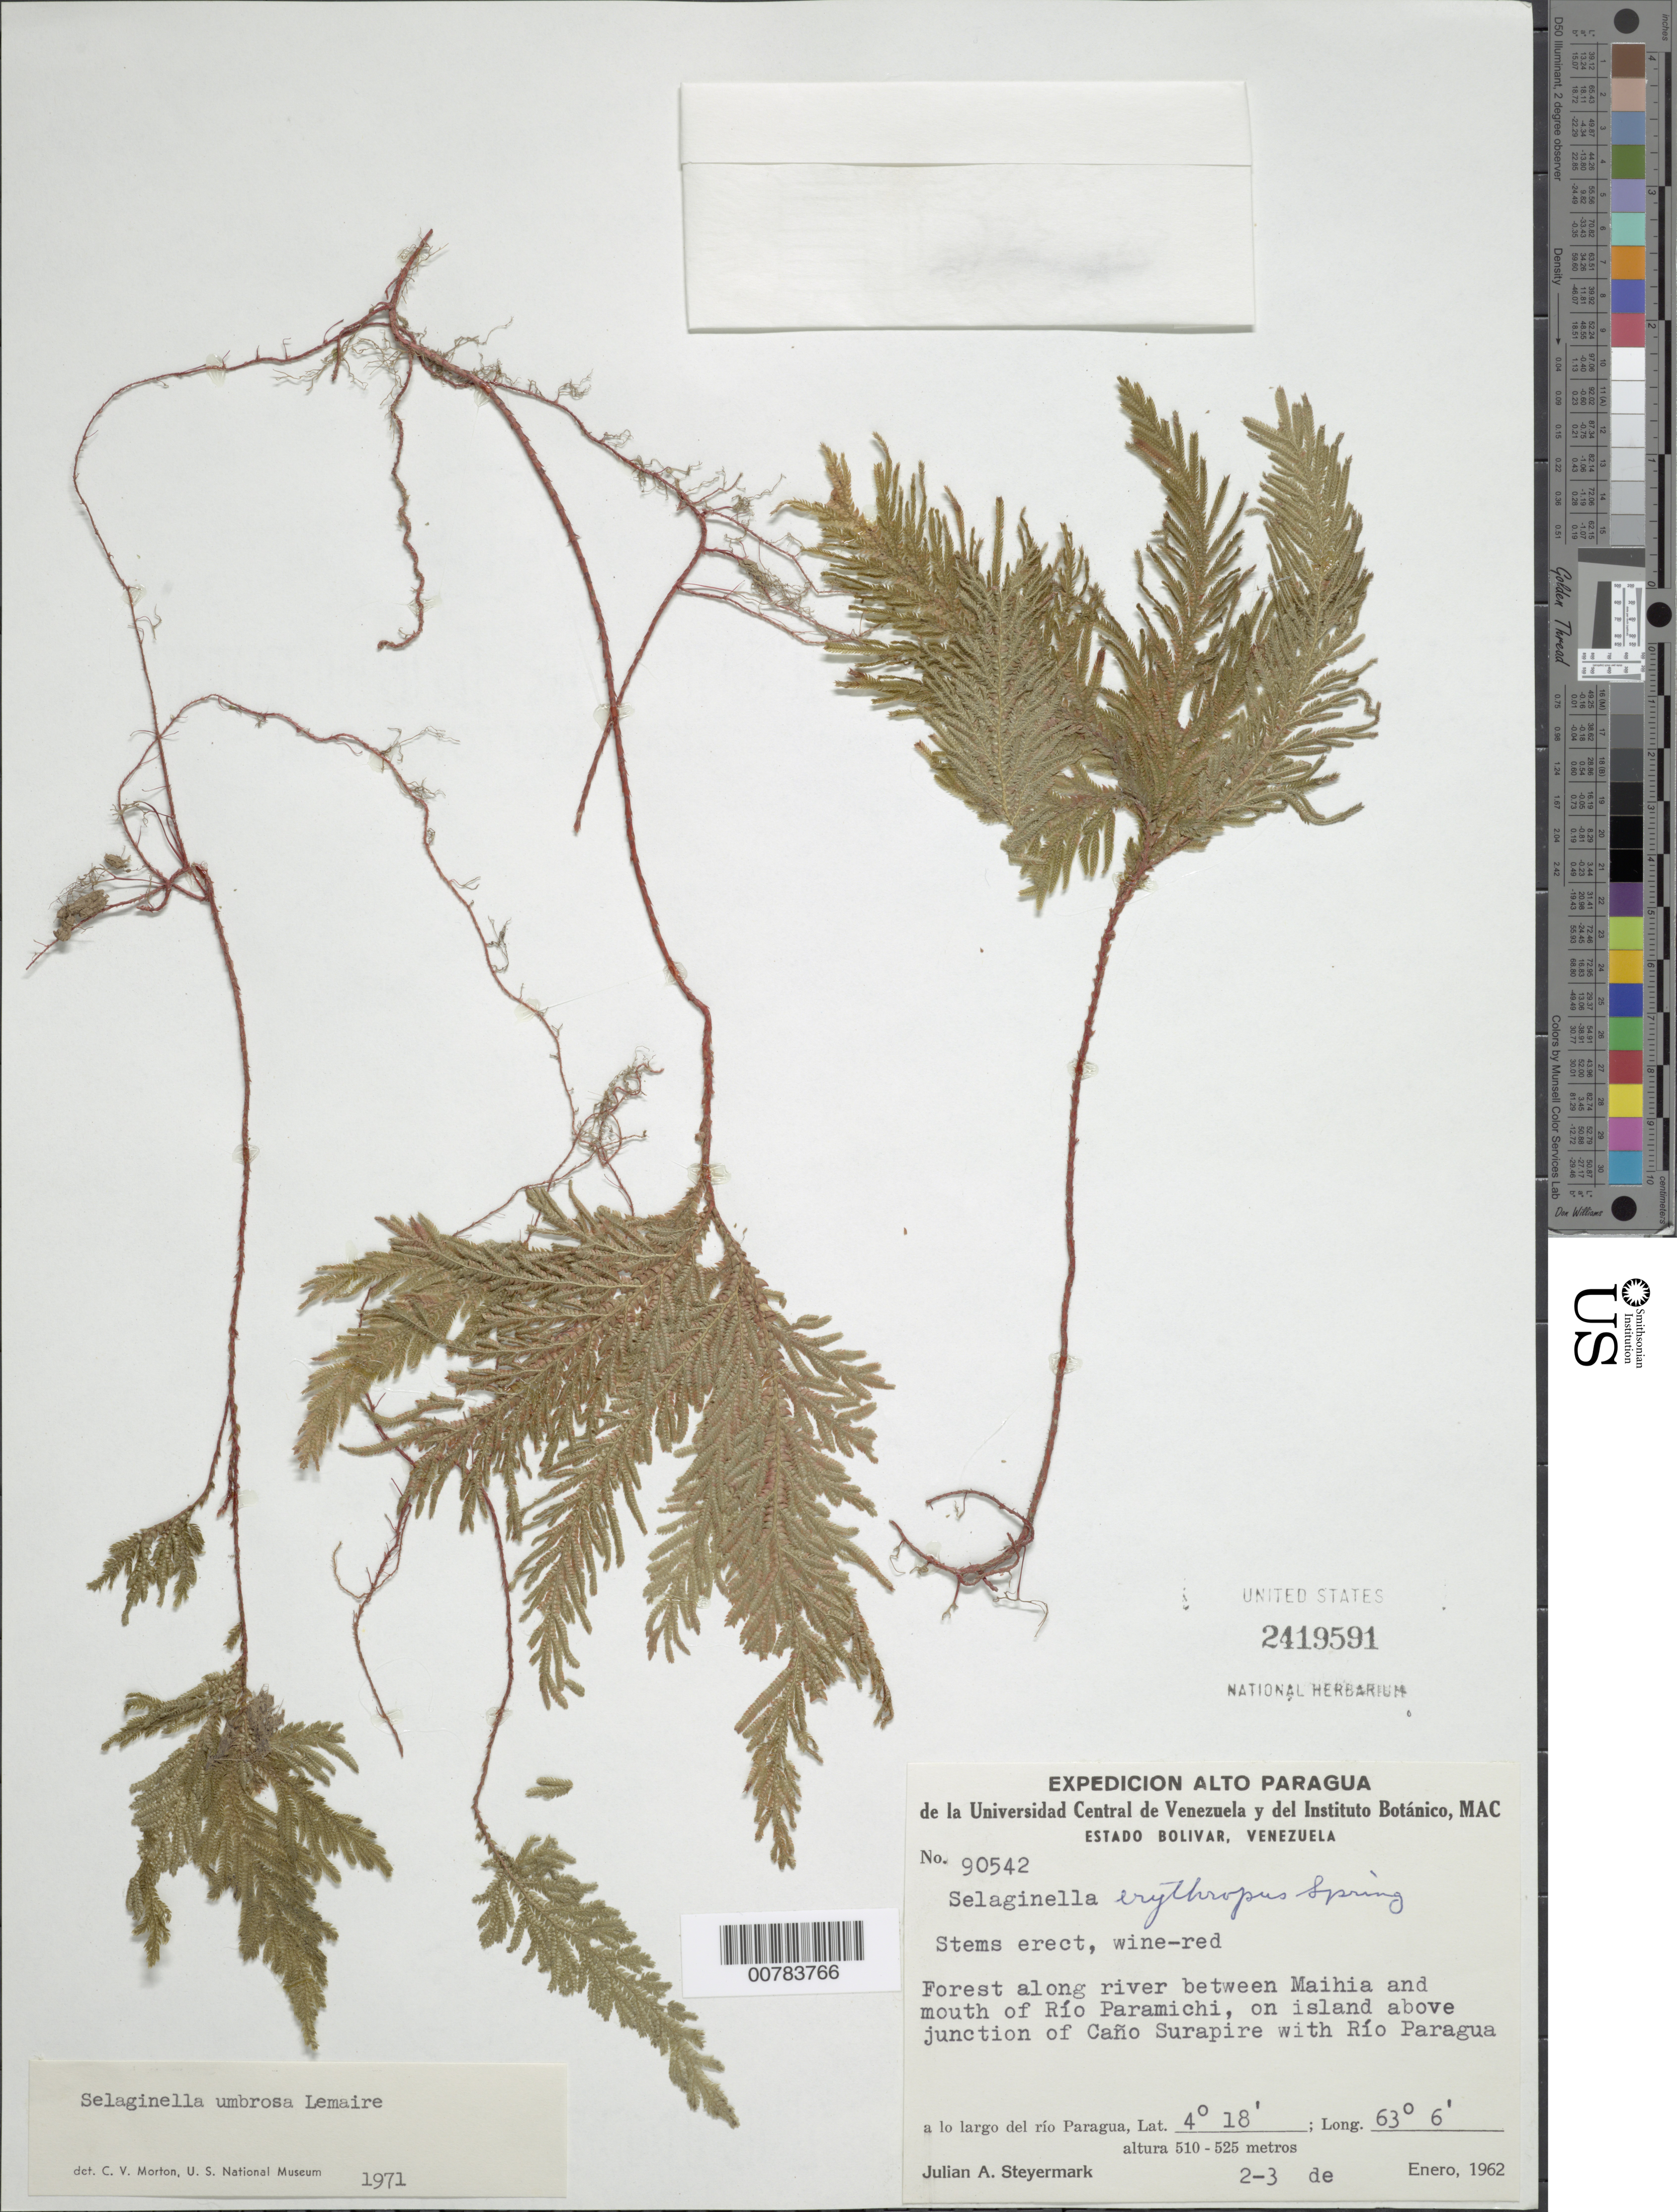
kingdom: Plantae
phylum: Tracheophyta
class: Lycopodiopsida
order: Selaginellales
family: Selaginellaceae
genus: Selaginella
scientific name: Selaginella umbrosa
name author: Lem. ex Hieron.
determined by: Morton, C. V.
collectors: J. Steyermark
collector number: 90542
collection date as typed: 2-Jan-62 to 3-Jan-62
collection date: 1962-01-02/1962-01-03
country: Venezuela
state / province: Bolívar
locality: Caño Suru-piri junc. with Río Paragua, between Maihia and mouth of Río Paramichi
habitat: Island above junction Caño Suru-piri with Rio Paragua, between Maihia and mouth of RIo Paramichi, forest along river,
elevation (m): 510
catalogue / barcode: US 2419591